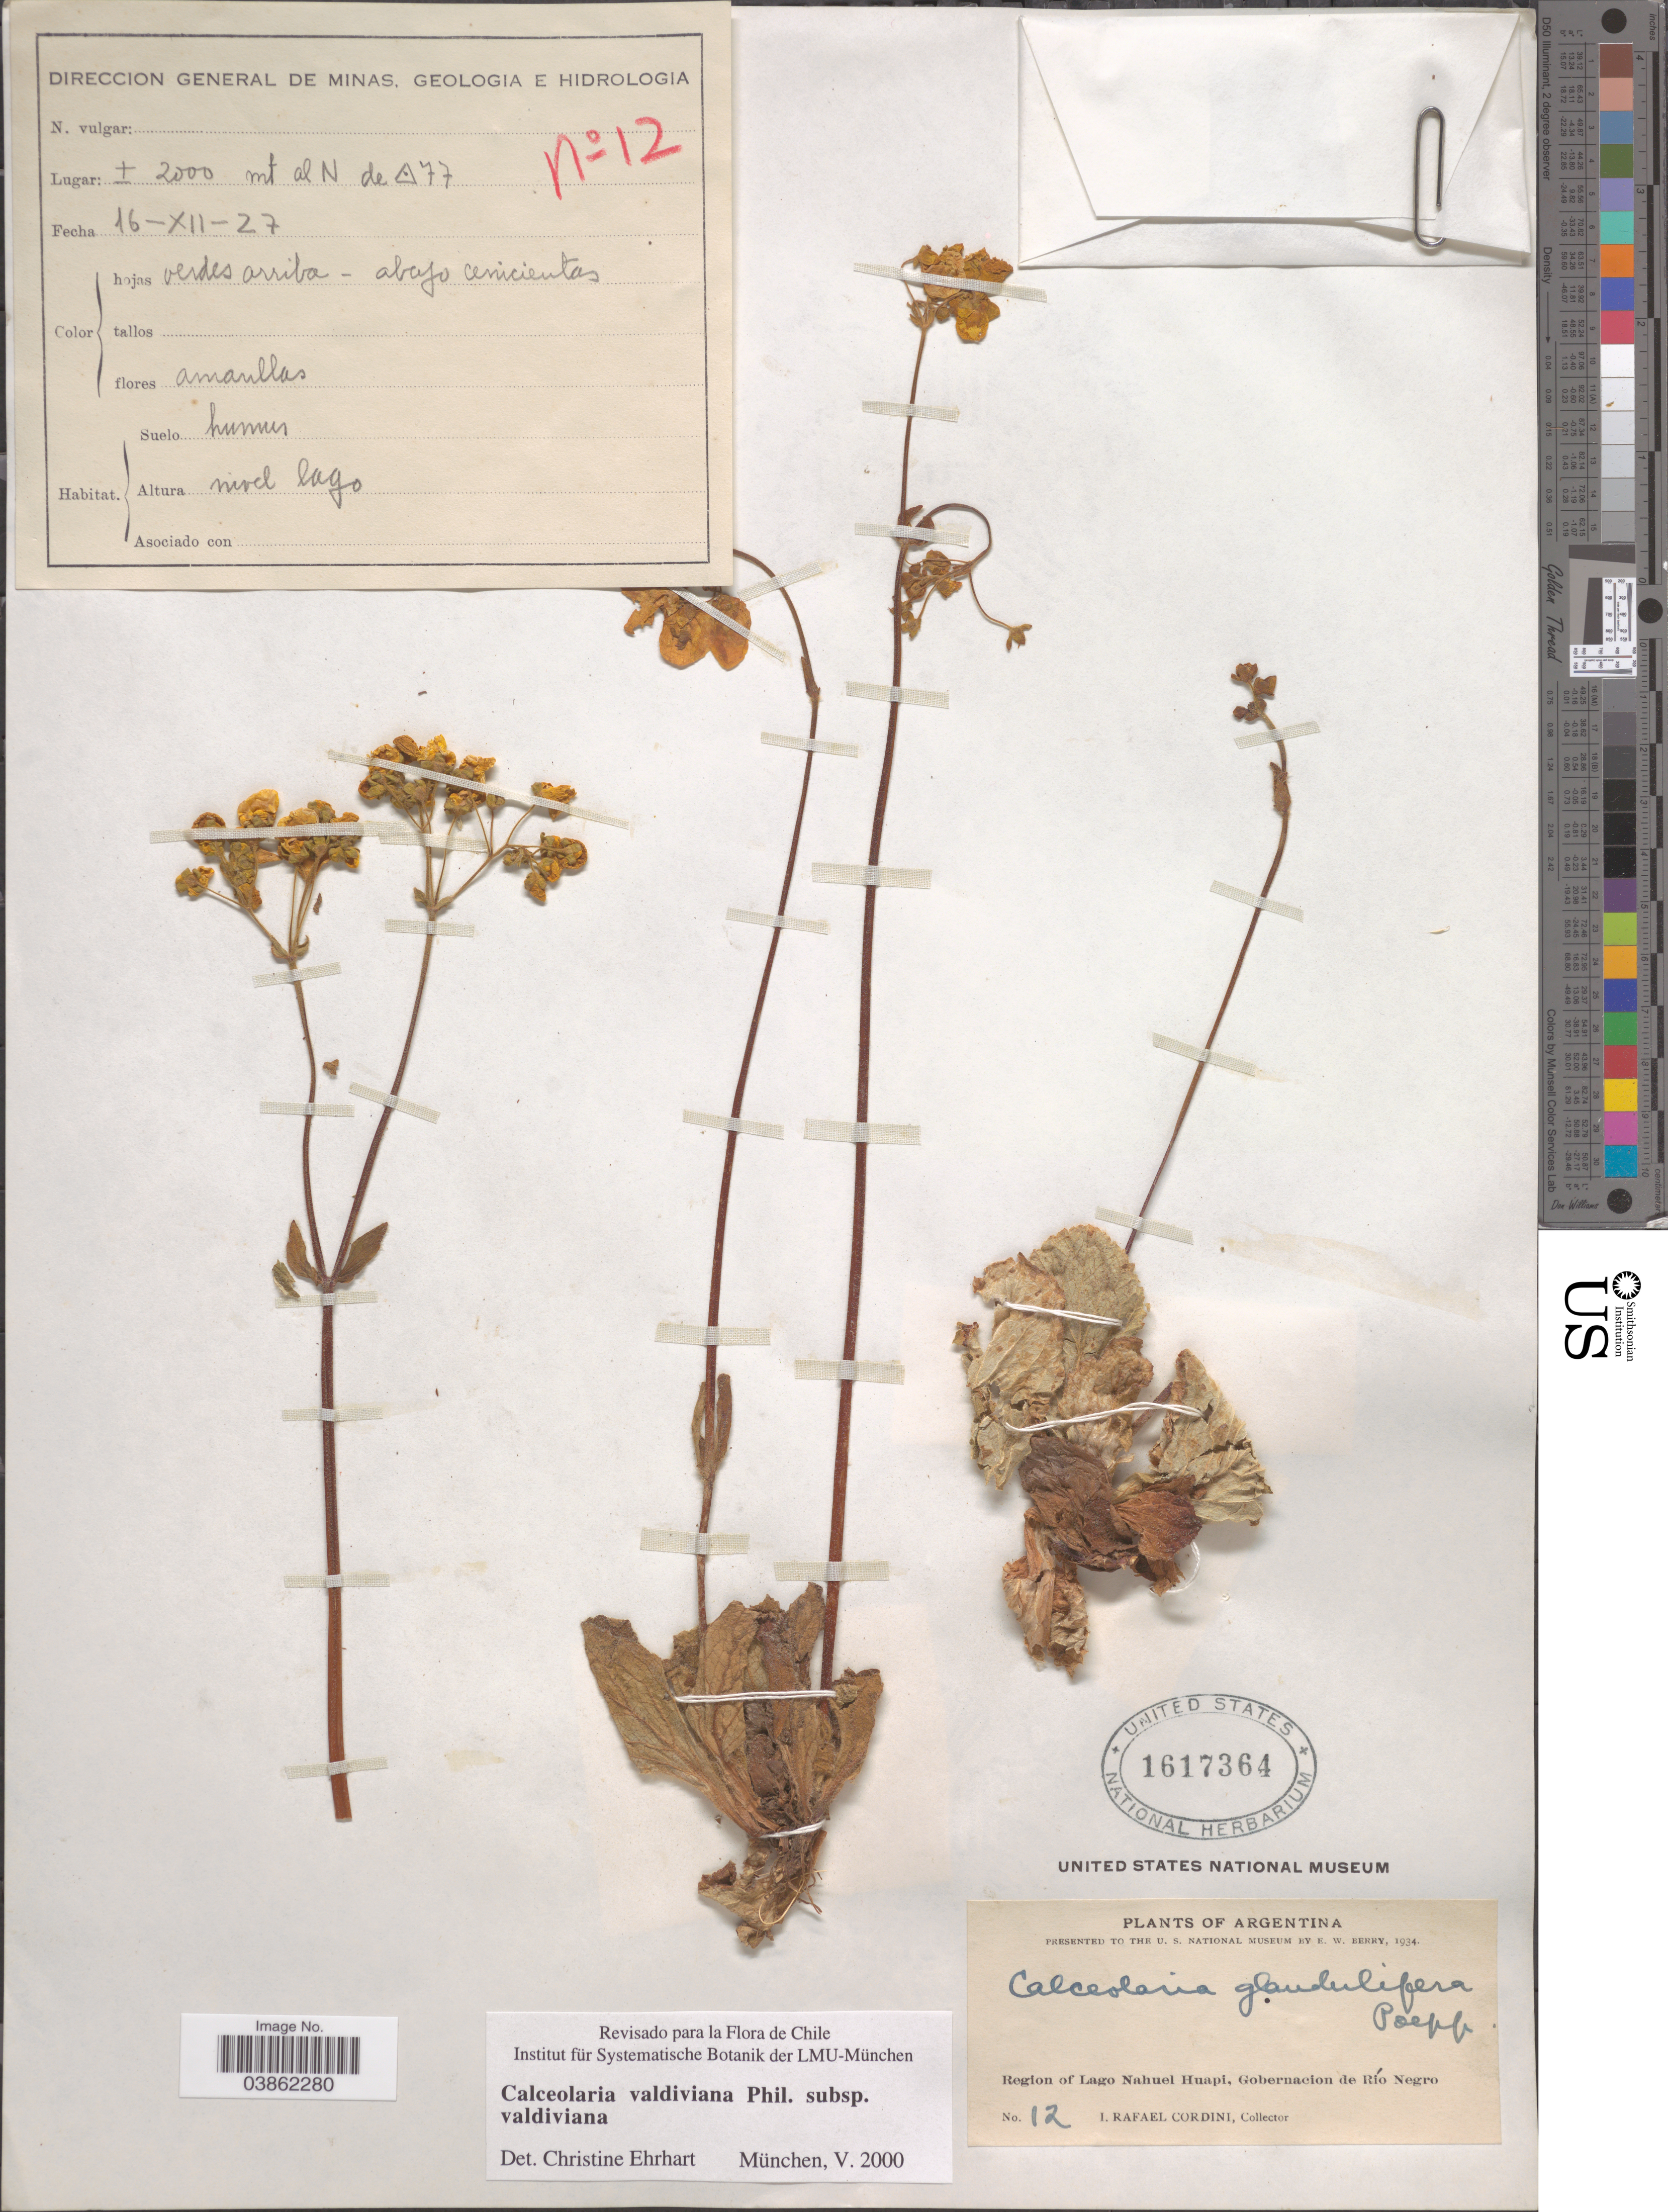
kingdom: Plantae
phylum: Tracheophyta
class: Magnoliopsida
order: Lamiales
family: Calceolariaceae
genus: Calceolaria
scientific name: Calceolaria valdiviana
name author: Phil.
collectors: I. Cordini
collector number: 12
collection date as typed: Transcribed d/m/y: 16/12/27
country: Argentina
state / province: Rio Negro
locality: Region of Lago Nahuel Huapi, Gobernacion de Río Negro. ± 2000 mt al N de 77.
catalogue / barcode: US 1617364